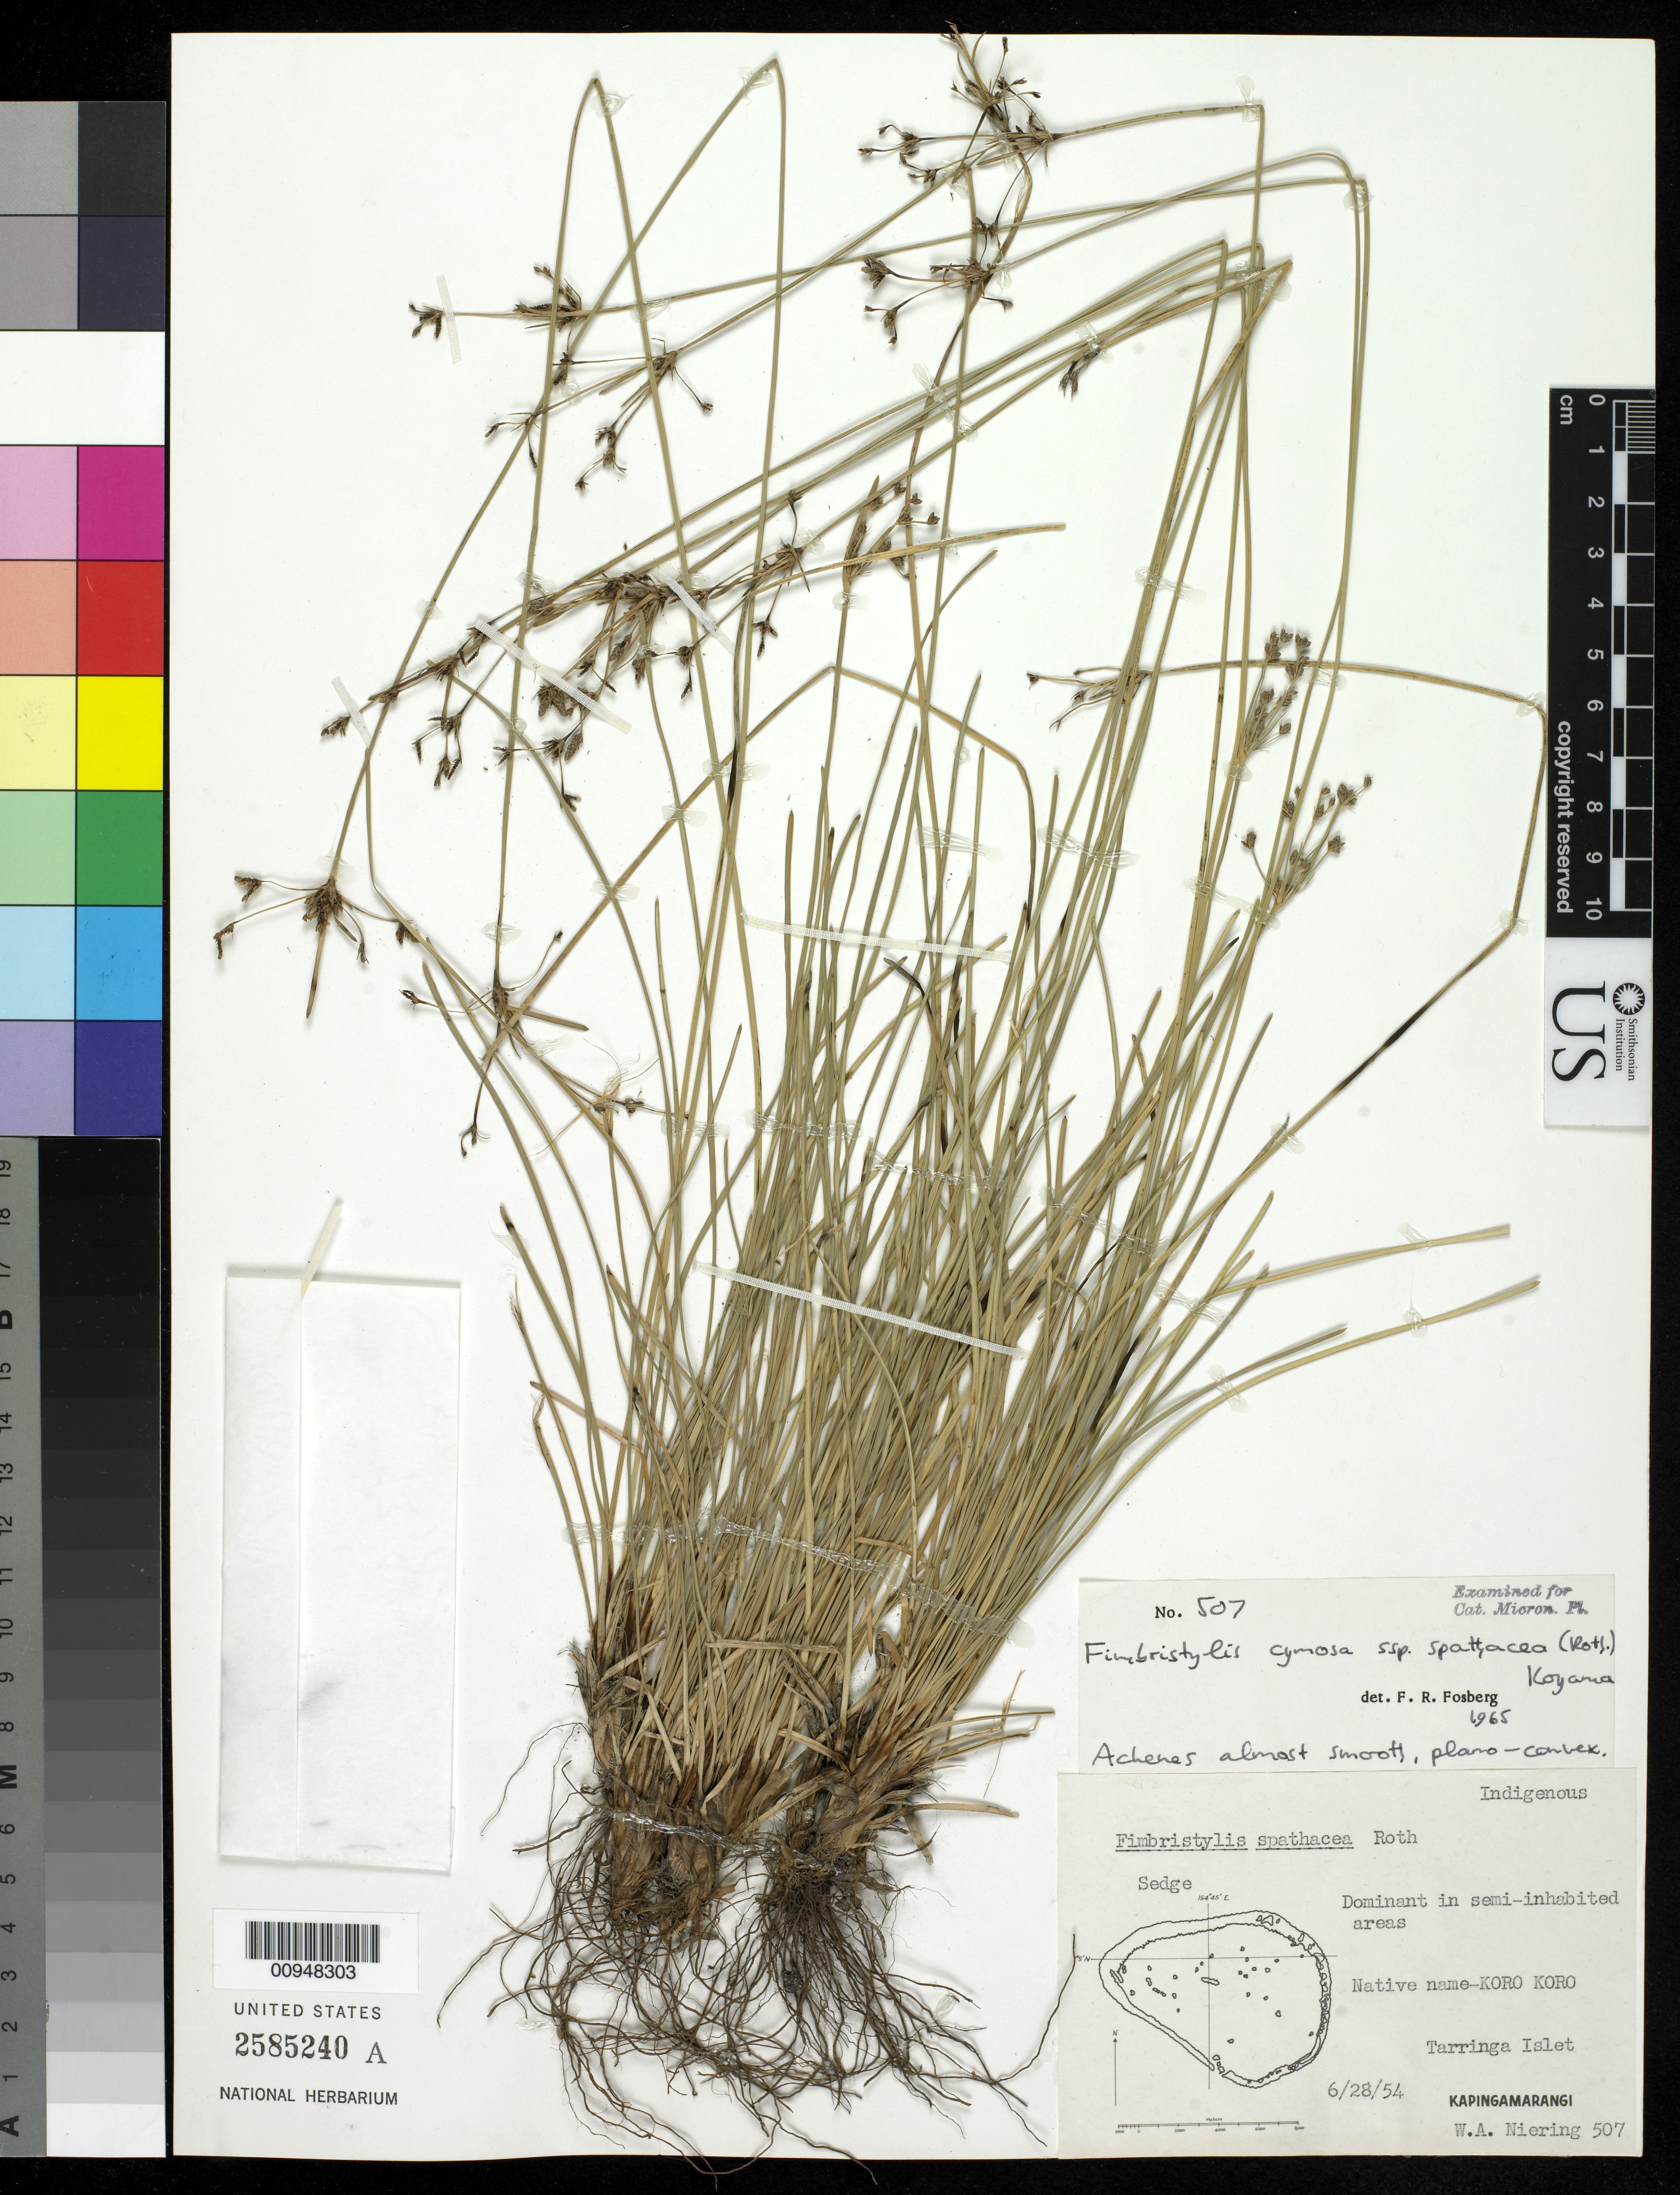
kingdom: Plantae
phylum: Tracheophyta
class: Liliopsida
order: Poales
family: Cyperaceae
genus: Fimbristylis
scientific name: Fimbristylis cymosa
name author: R. Br.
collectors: W. Niering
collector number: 507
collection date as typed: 28 Jun 1954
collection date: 1954-06-28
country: Micronesia, Federated States of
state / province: Pohnpei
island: Kapingamarangi Atoll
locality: Tarringa Islet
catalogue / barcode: US 2585240